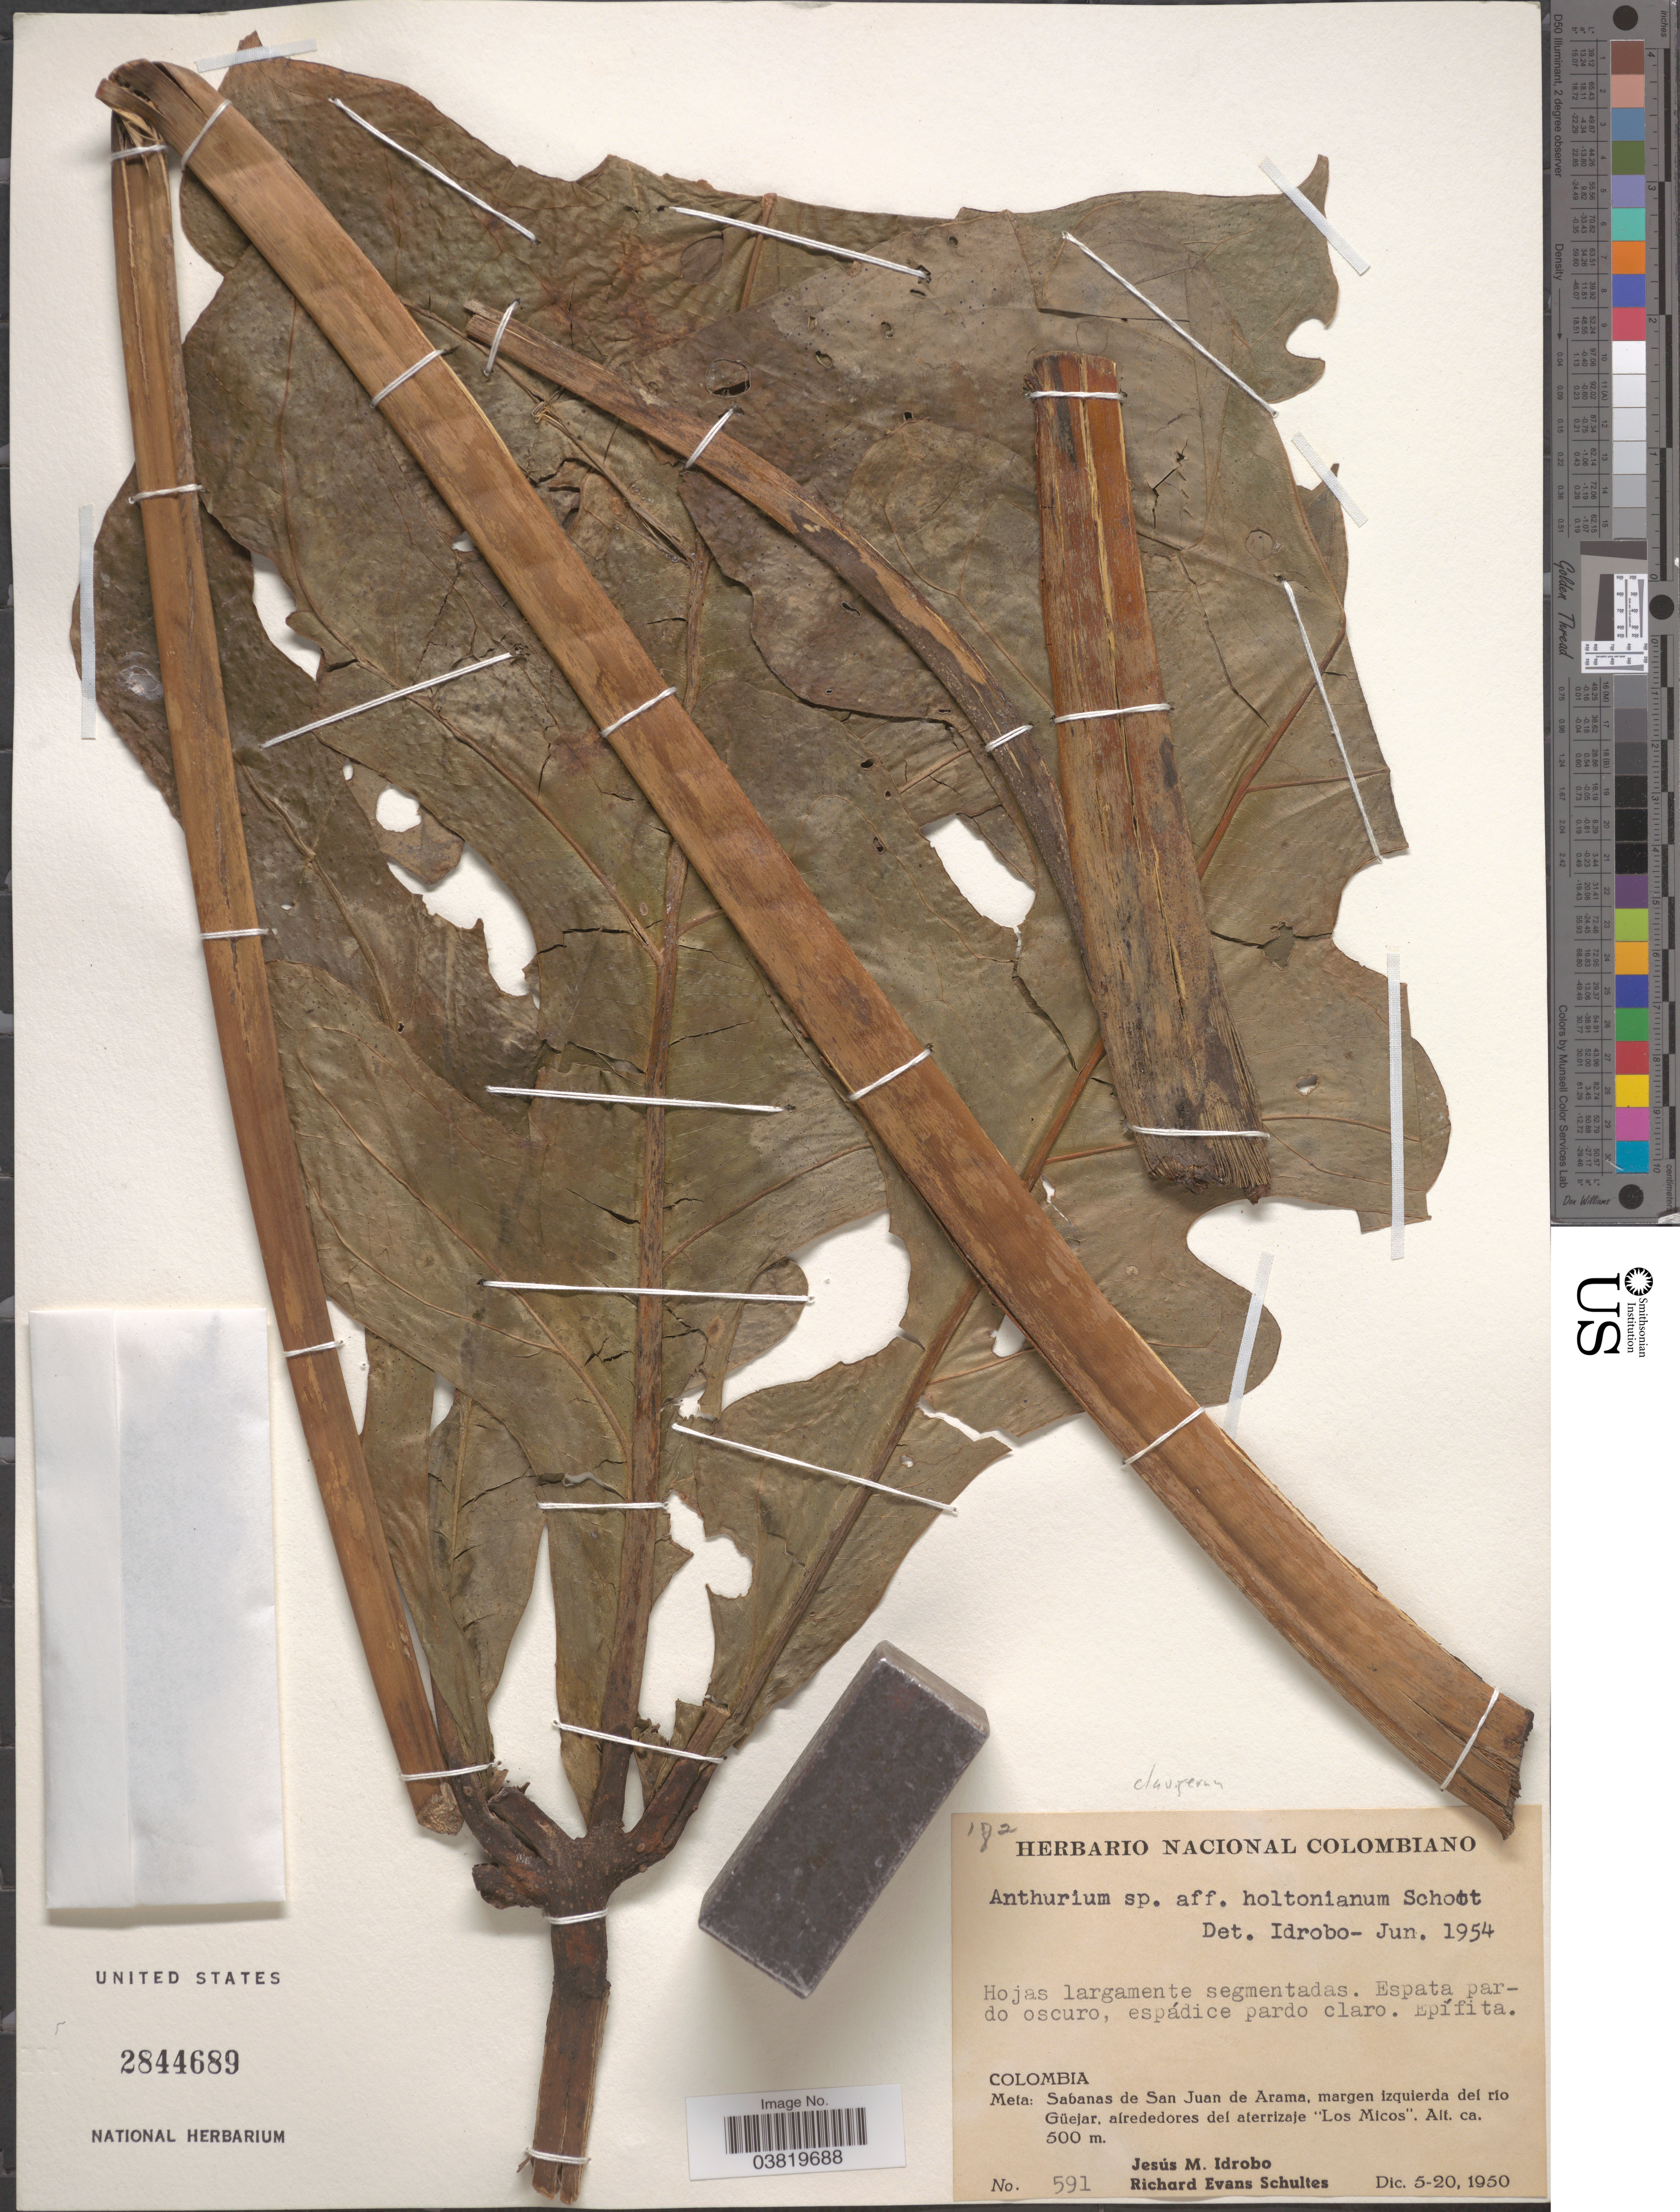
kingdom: Plantae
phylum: Tracheophyta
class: Liliopsida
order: Alismatales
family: Araceae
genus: Anthurium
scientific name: Anthurium clavigerum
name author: Poepp. & Endl.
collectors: J. M. Idrobo & R. E. Schultes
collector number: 591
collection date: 1950-12-05/1950-12-20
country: Colombia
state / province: Meta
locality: Sabanas de San Juan de Arama, margen izquierda del rí Güejar, alrededores del aterrizaje "Los Micos".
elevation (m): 500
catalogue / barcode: US 2844689